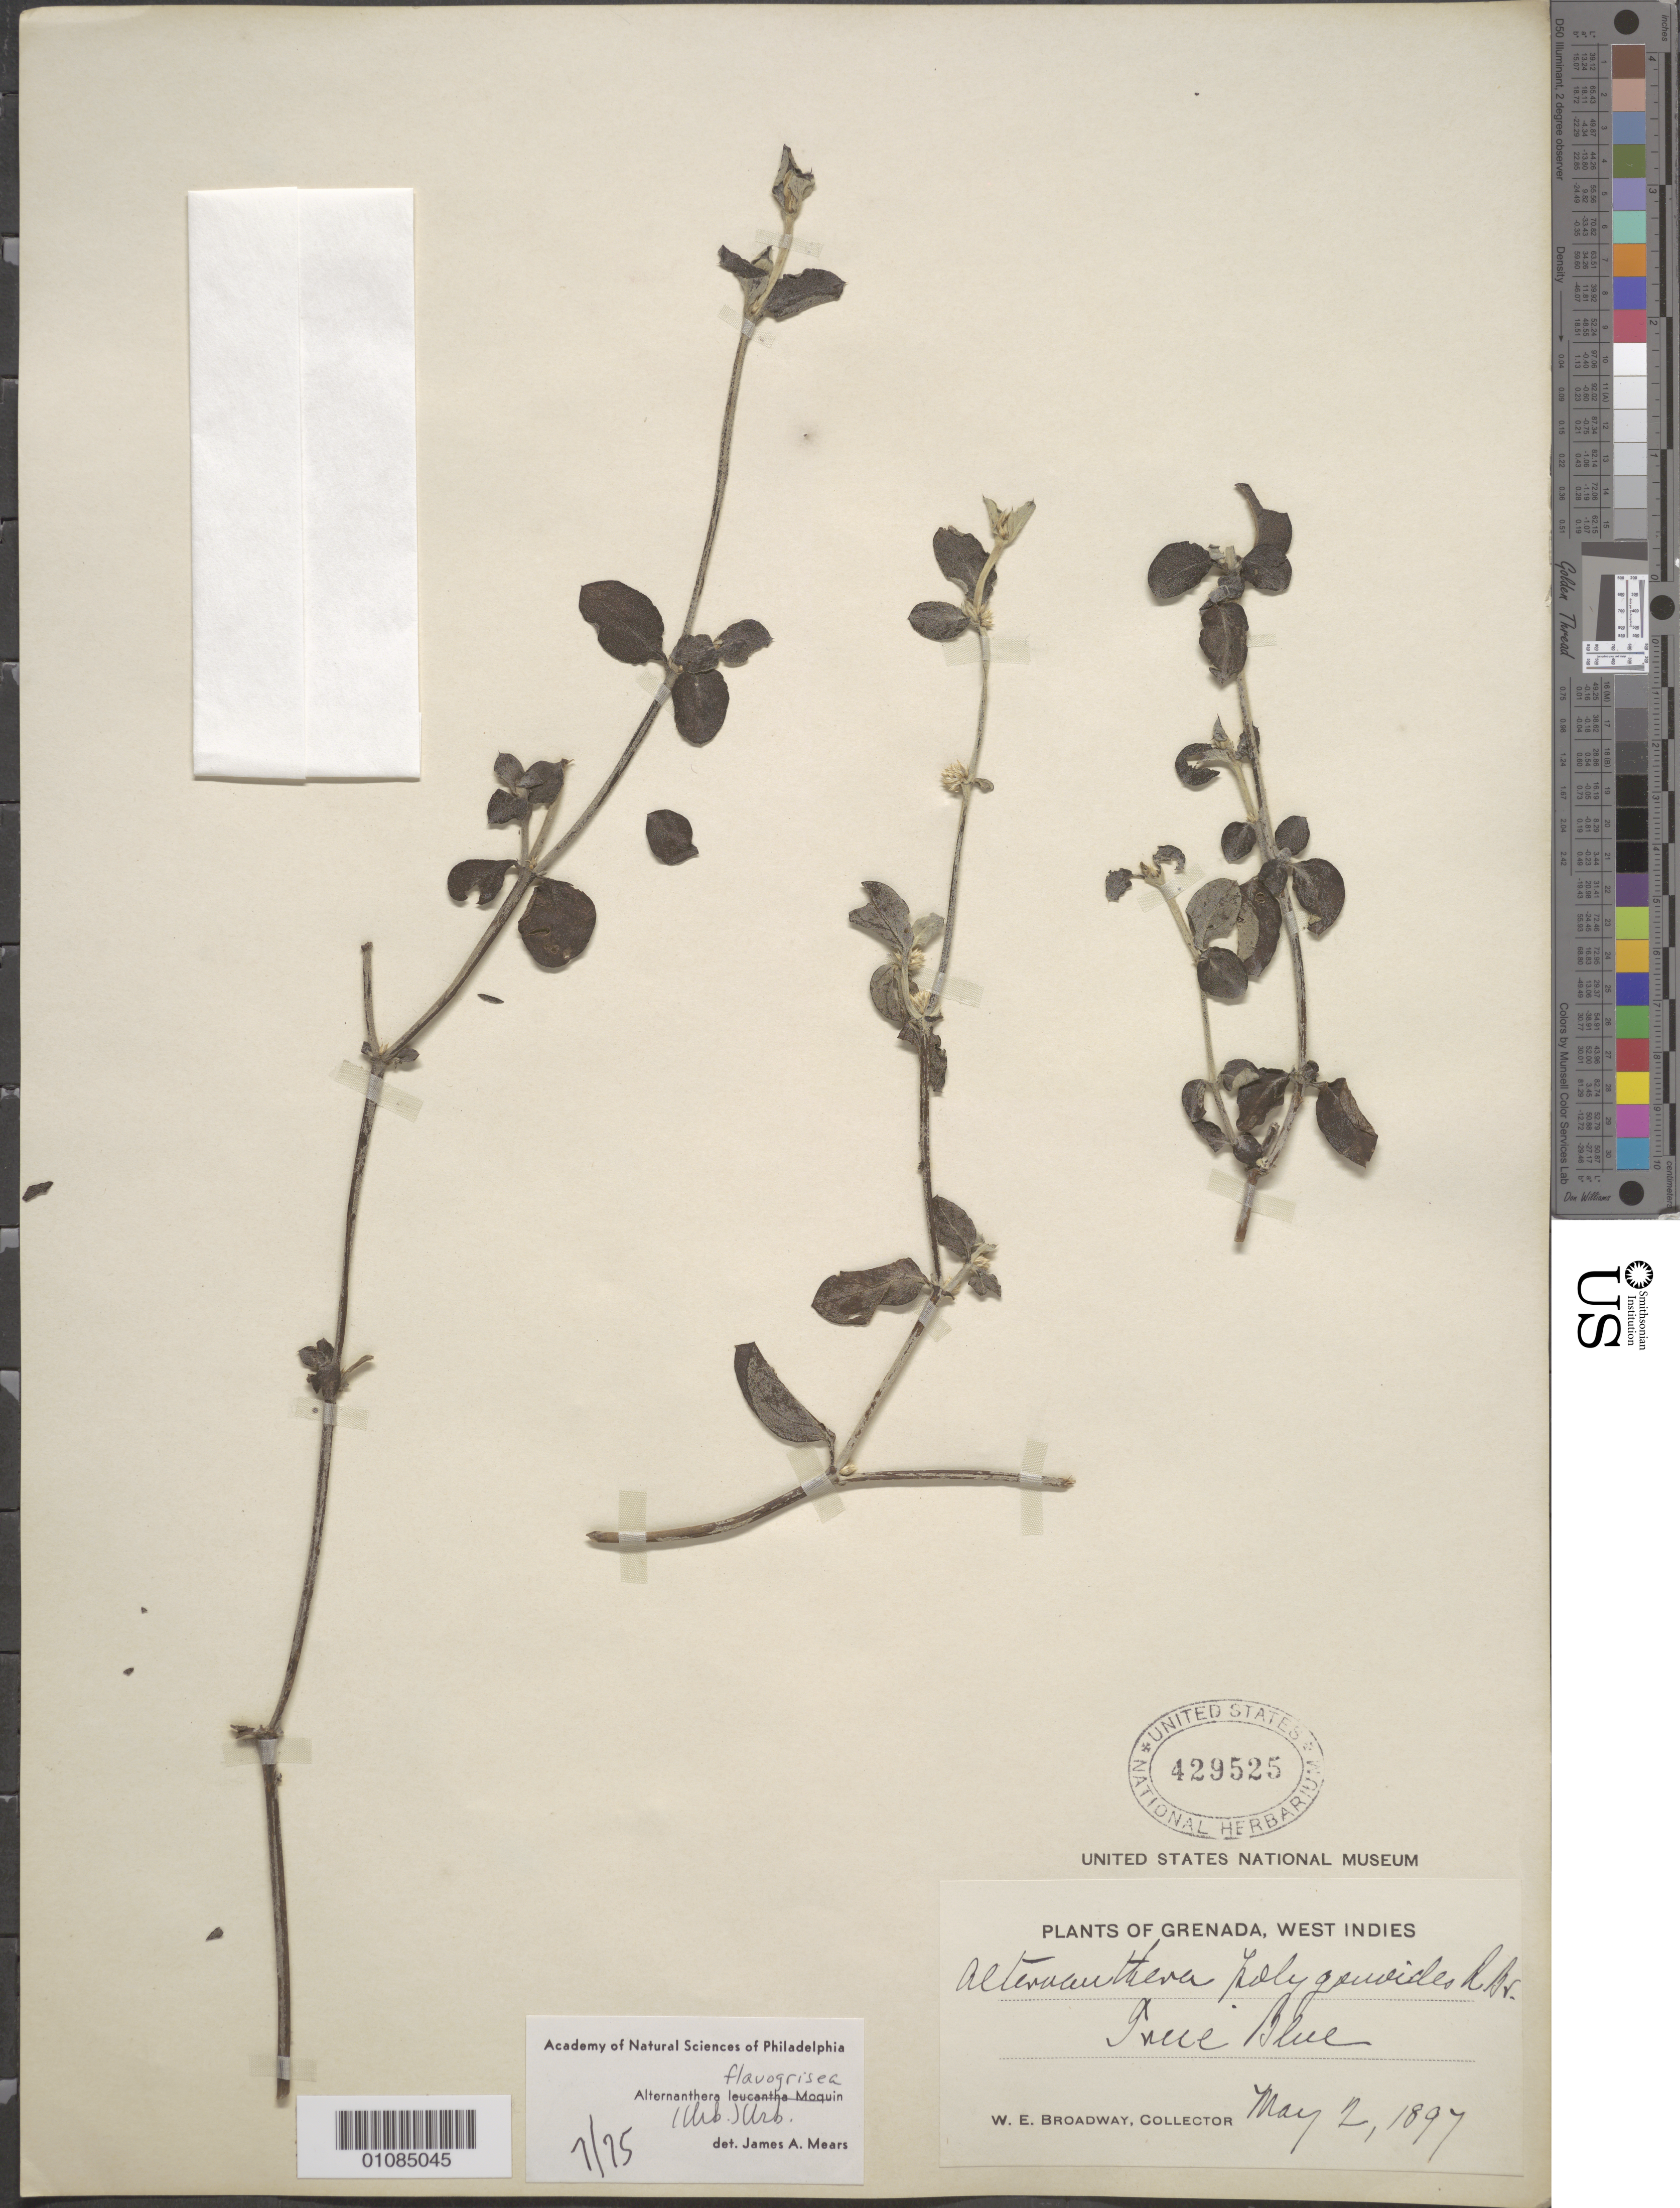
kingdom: Plantae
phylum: Tracheophyta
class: Magnoliopsida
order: Caryophyllales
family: Amaranthaceae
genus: Alternanthera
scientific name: Alternanthera flavogrisea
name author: Urb.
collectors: W. E. Broadway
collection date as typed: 02 May 1897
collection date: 1897-05-02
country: Grenada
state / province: Saint George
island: Grenada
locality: True Blue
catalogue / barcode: US 429525